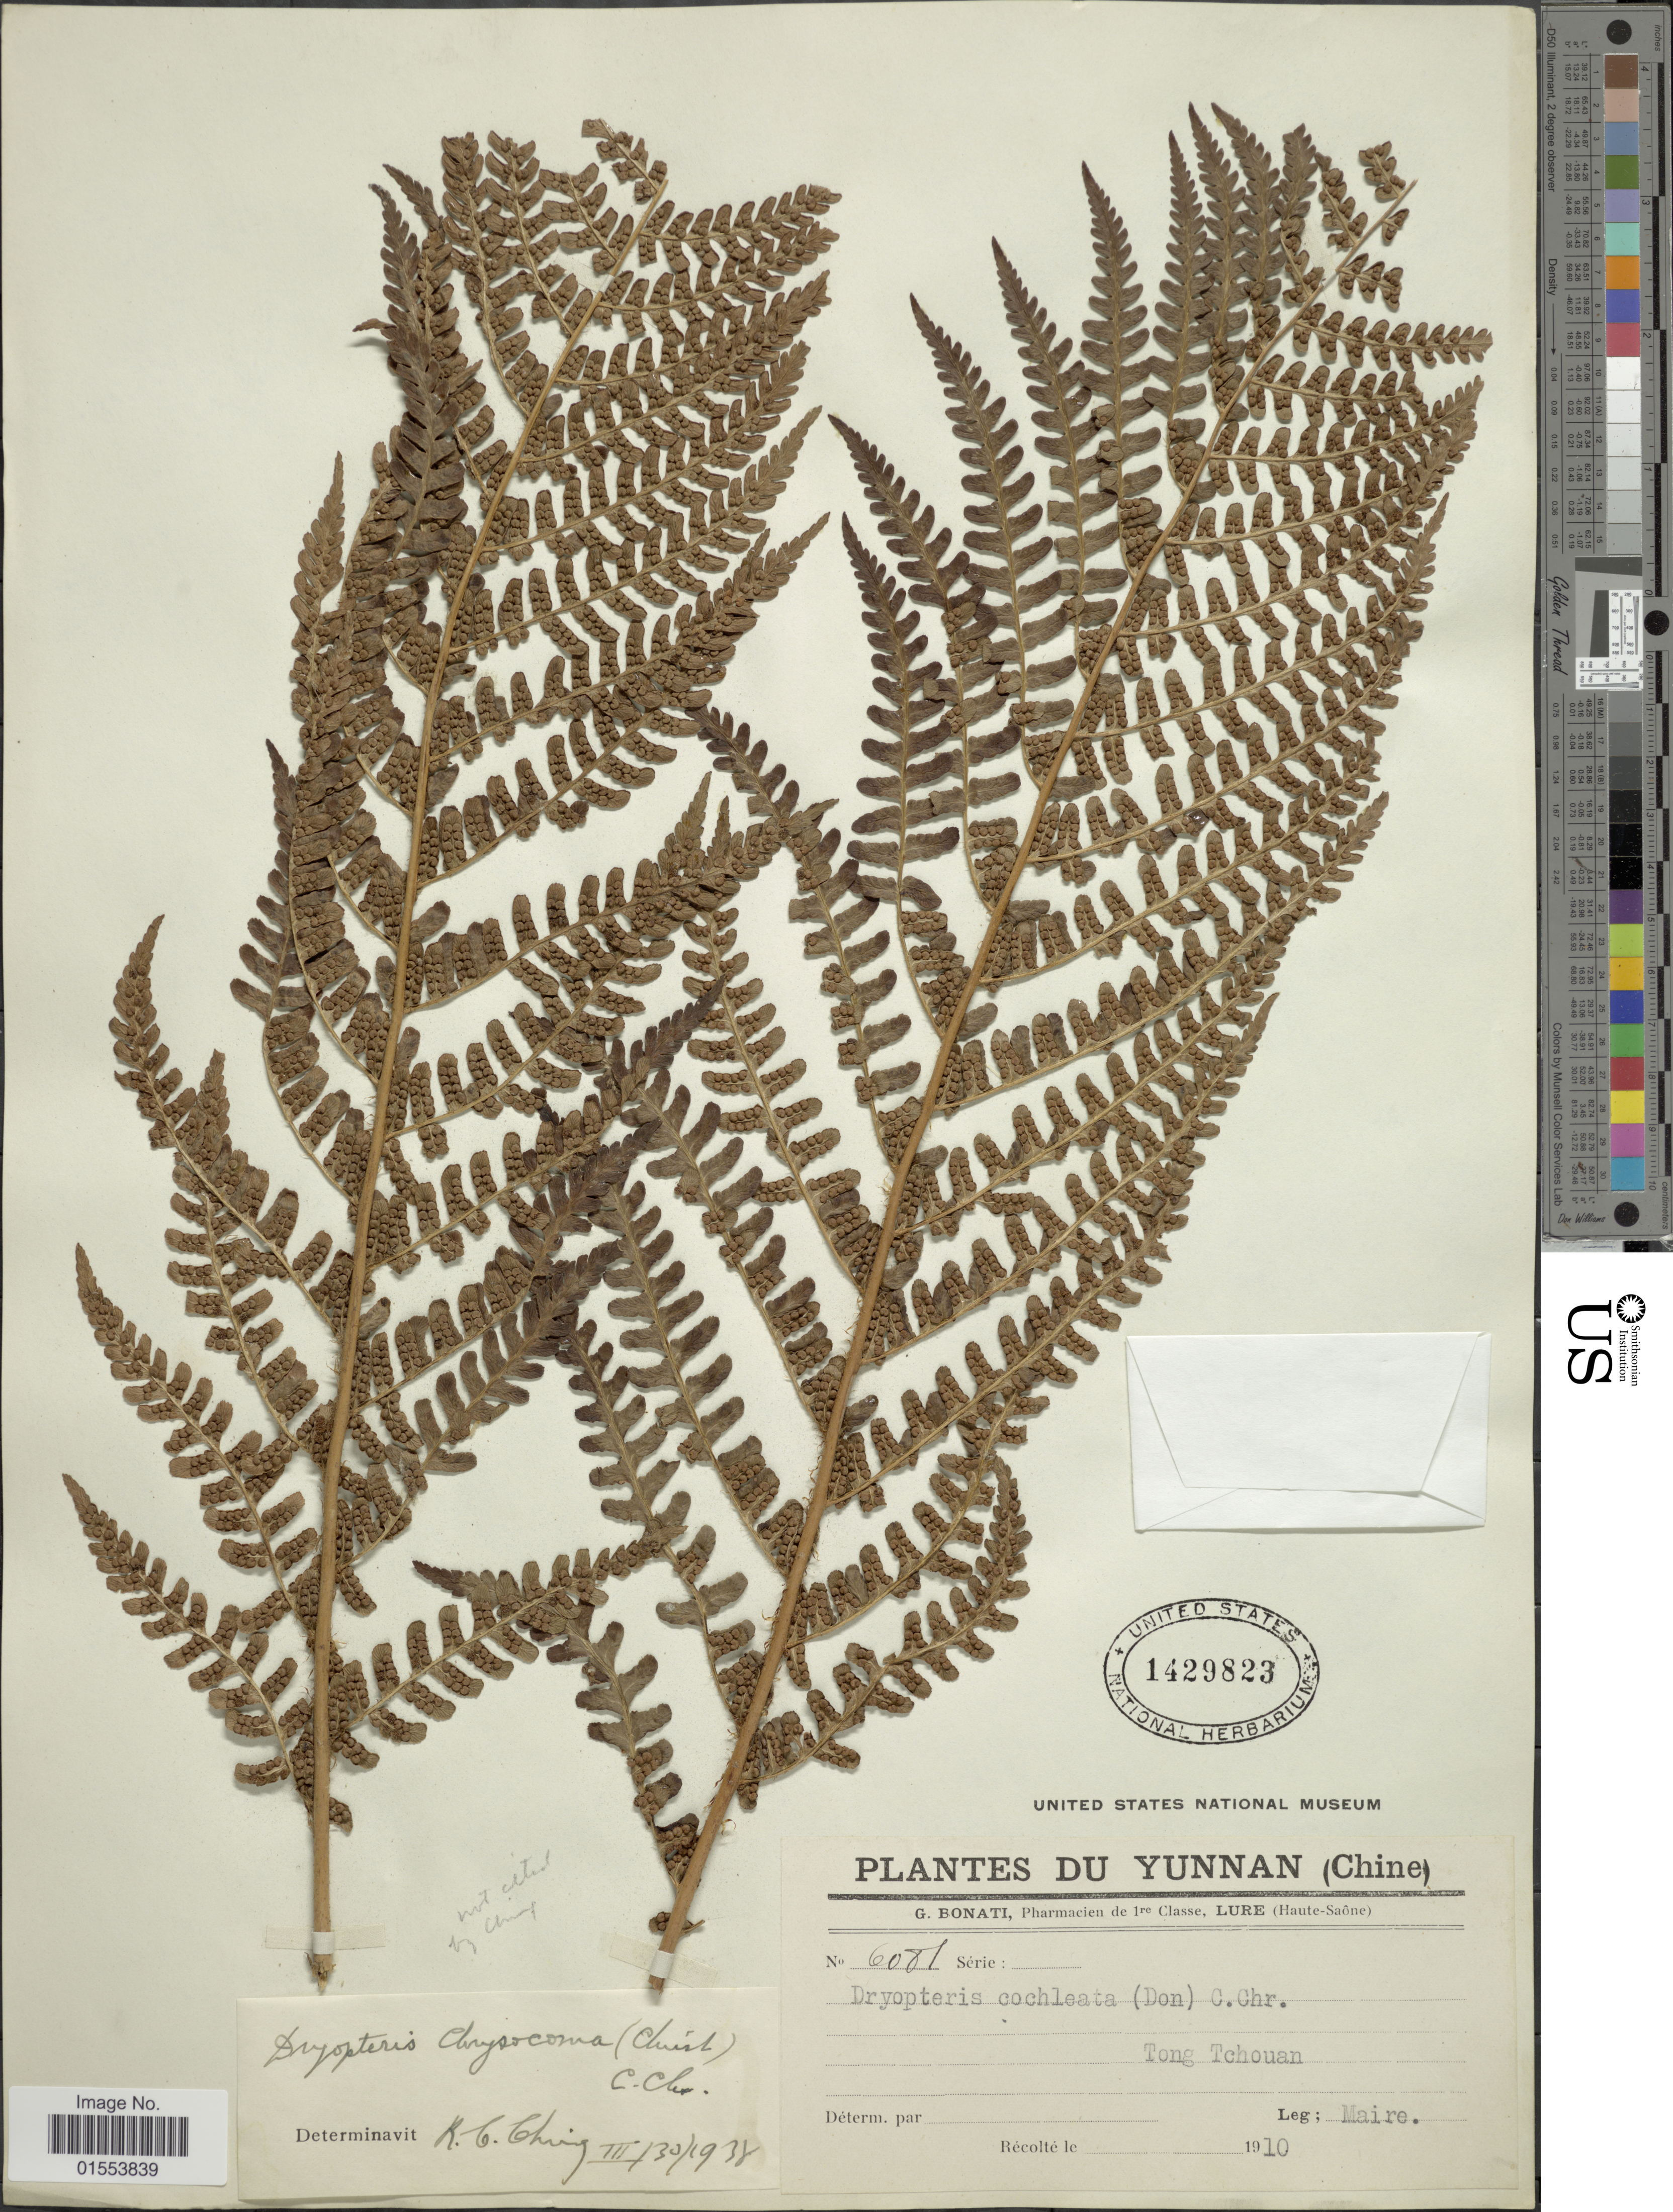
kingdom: Plantae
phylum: Tracheophyta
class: Polypodiopsida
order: Polypodiales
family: Dryopteridaceae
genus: Dryopteris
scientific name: Dryopteris chrysocoma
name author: (Christ) C. Chr.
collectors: Maire, --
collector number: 6081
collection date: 1910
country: China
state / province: Yunnan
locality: Yunnan (Chine). Tong Tchouan.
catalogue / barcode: US 1429823